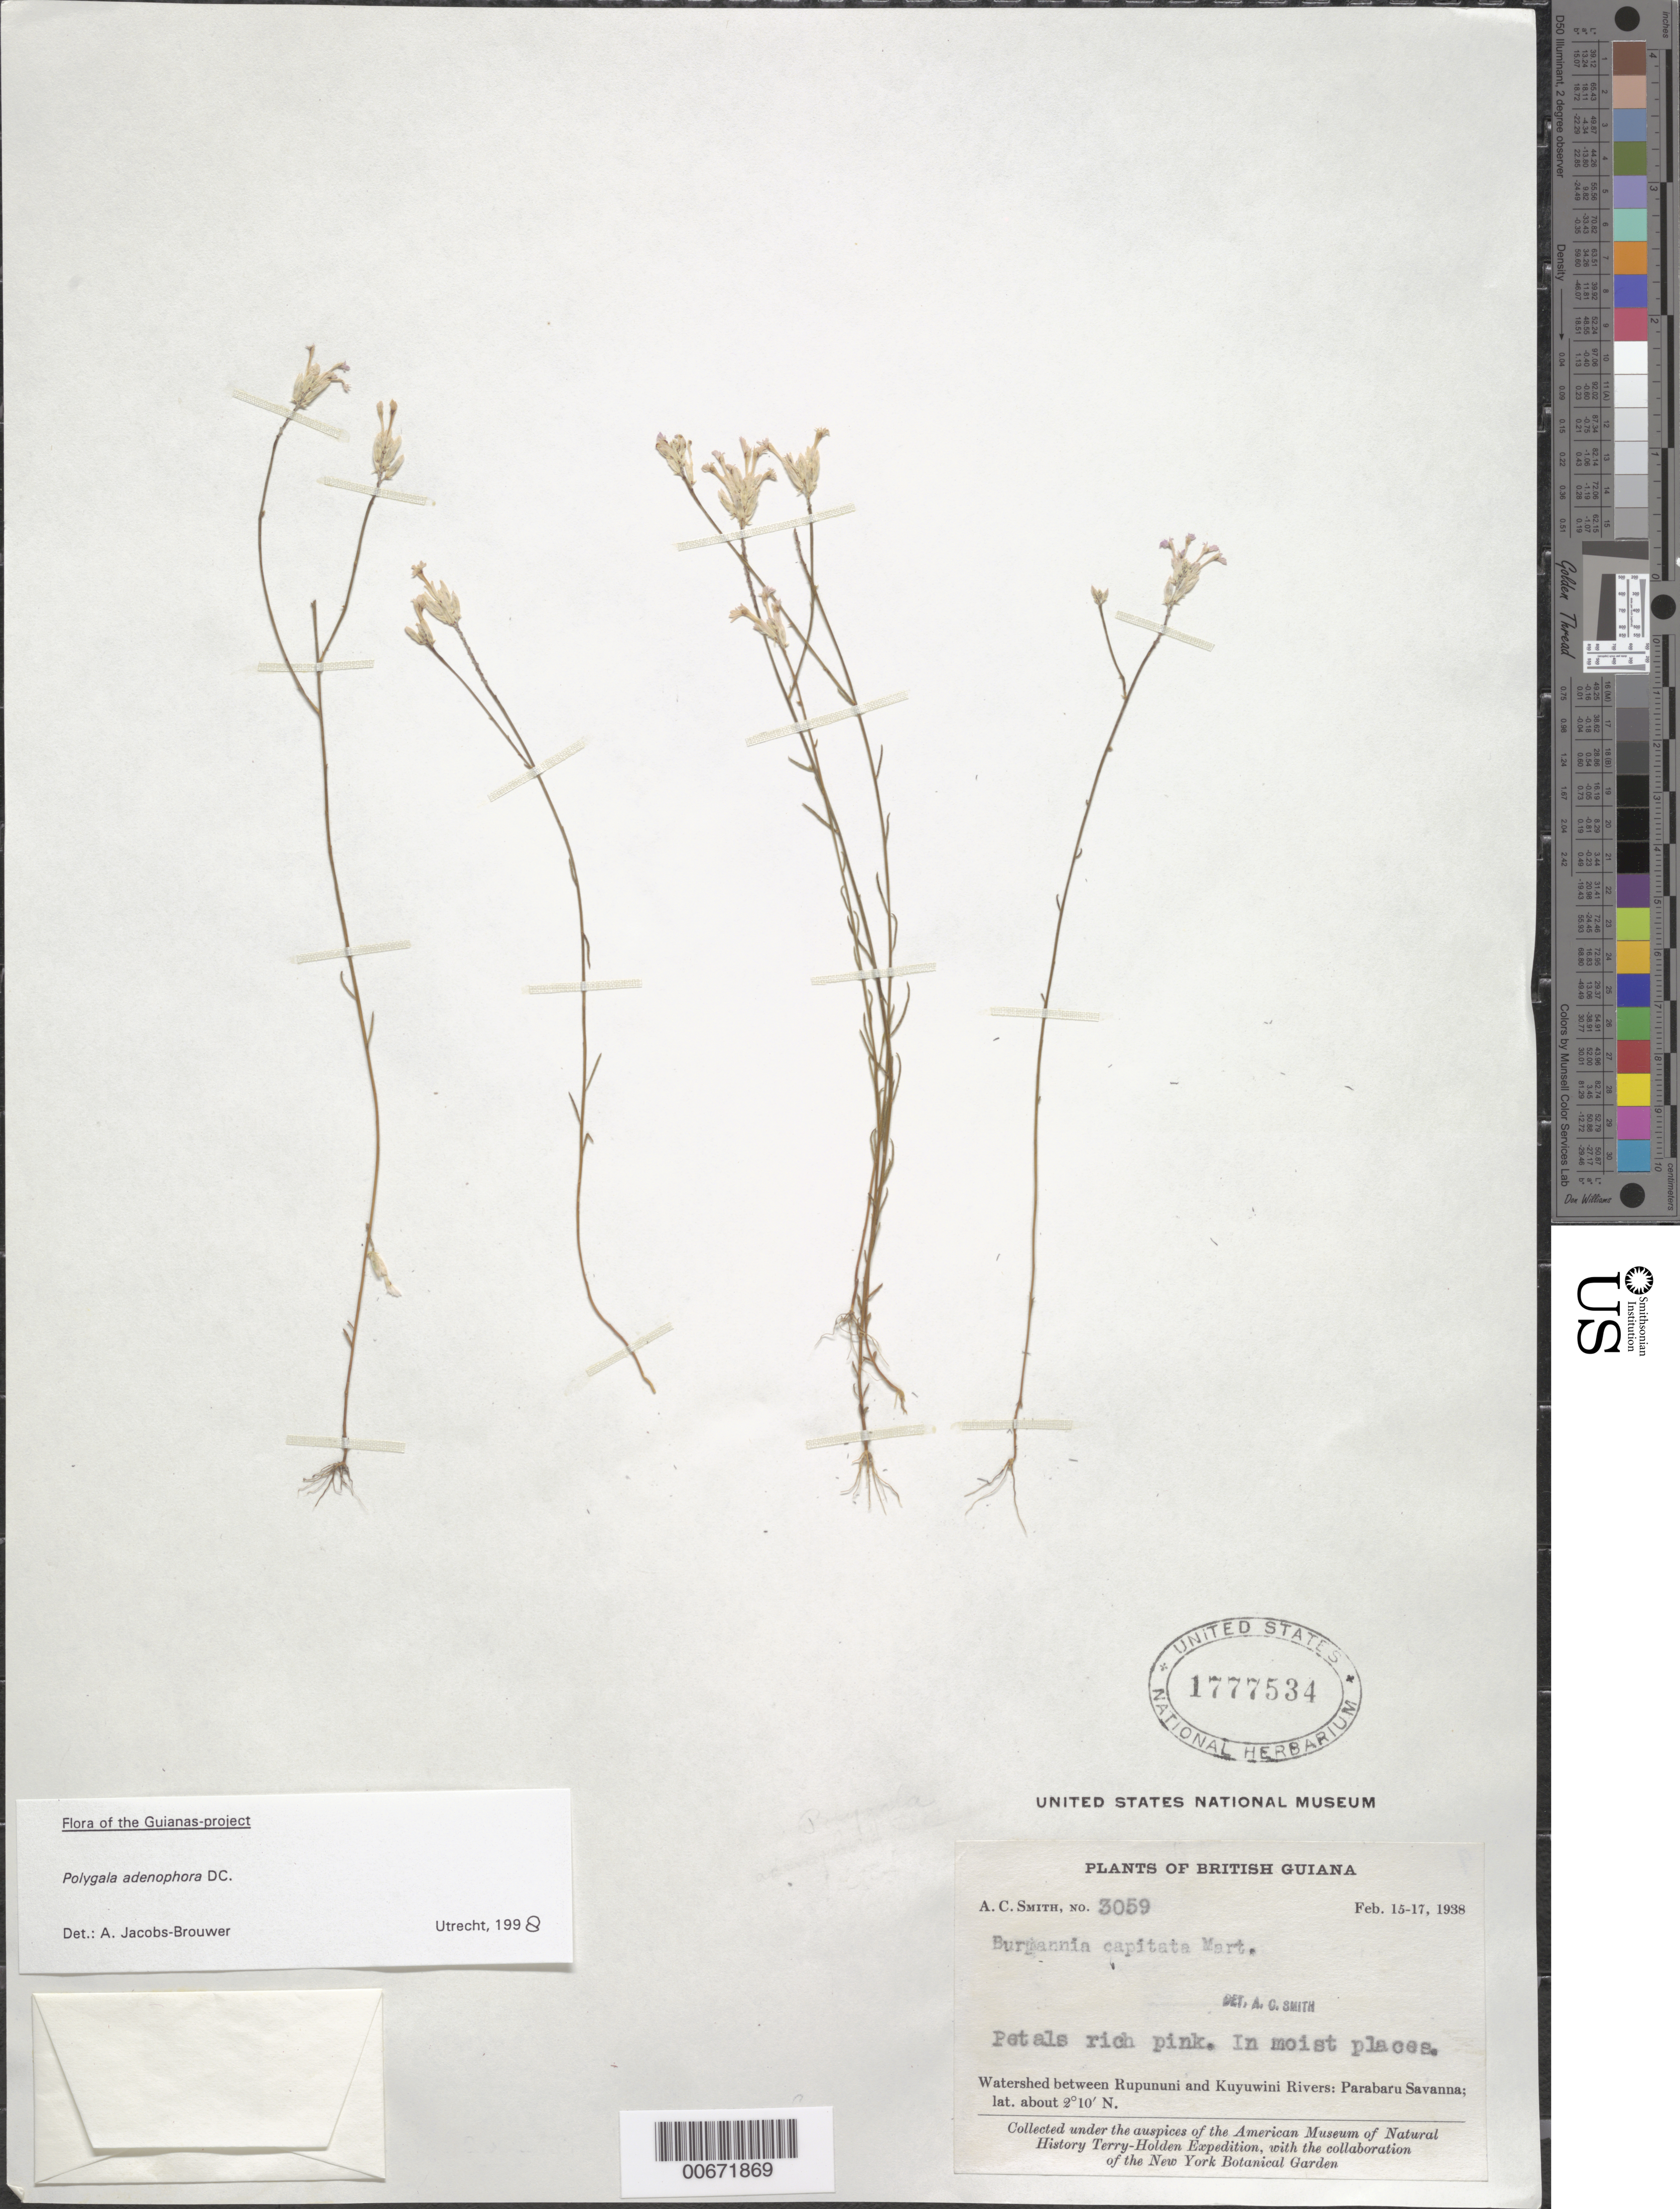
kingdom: Plantae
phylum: Tracheophyta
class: Magnoliopsida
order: Fabales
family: Polygalaceae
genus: Polygala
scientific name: Polygala adenophora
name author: DC.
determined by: Jacobs-Brouwer, A.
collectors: A. C. Smith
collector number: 3059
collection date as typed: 15-Feb-38 to 17-Feb-38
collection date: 1938-02-15/1938-02-17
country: Guyana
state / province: U. Takutu-U. Essequibo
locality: Rupununi R., watershed between it and Kuyuwini R; Parabaru Savanna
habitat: Moist places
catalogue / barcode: US 1777534